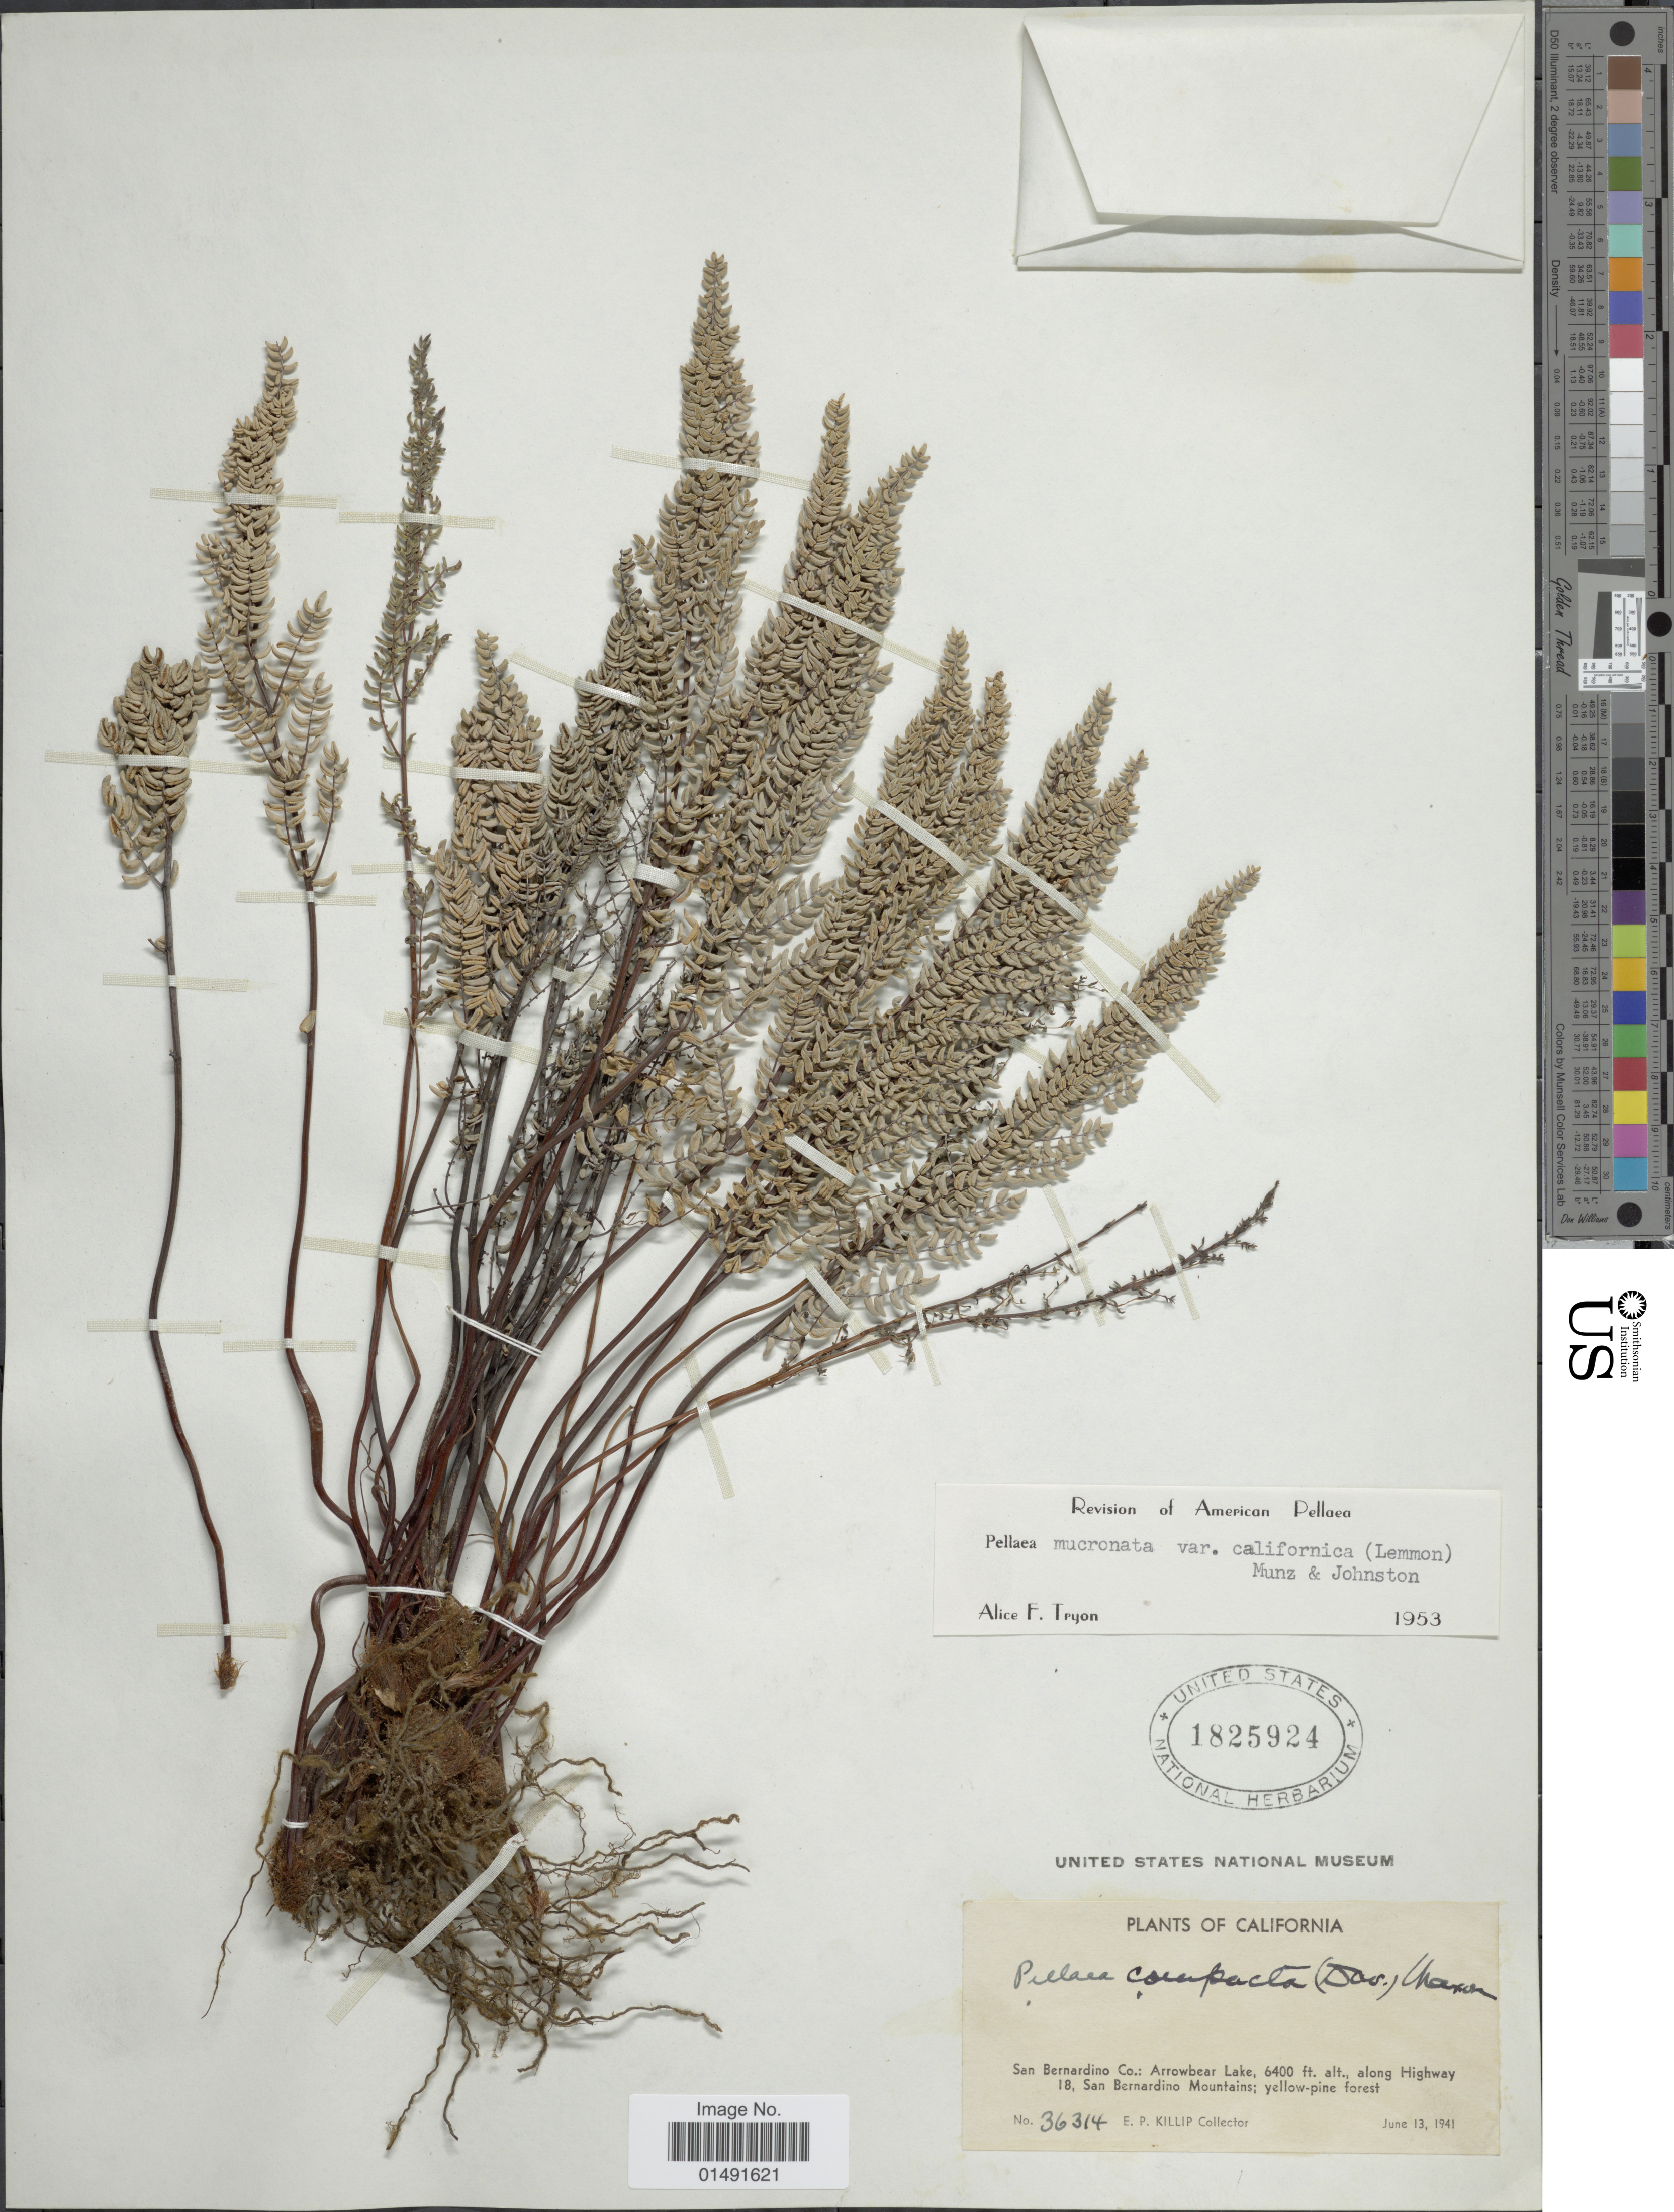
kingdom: Plantae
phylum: Tracheophyta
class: Polypodiopsida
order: Polypodiales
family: Pteridaceae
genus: Pellaea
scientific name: Pellaea mucronata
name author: (D.C. Eaton) D.C. Eaton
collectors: E. P. Killip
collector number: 36314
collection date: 1941-06-13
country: United States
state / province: California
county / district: San Bernardino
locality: San Bernardino Co.: Arrowbear Lake., along Highway 18, San Bernardino Mountains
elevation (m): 1951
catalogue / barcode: US 1825924